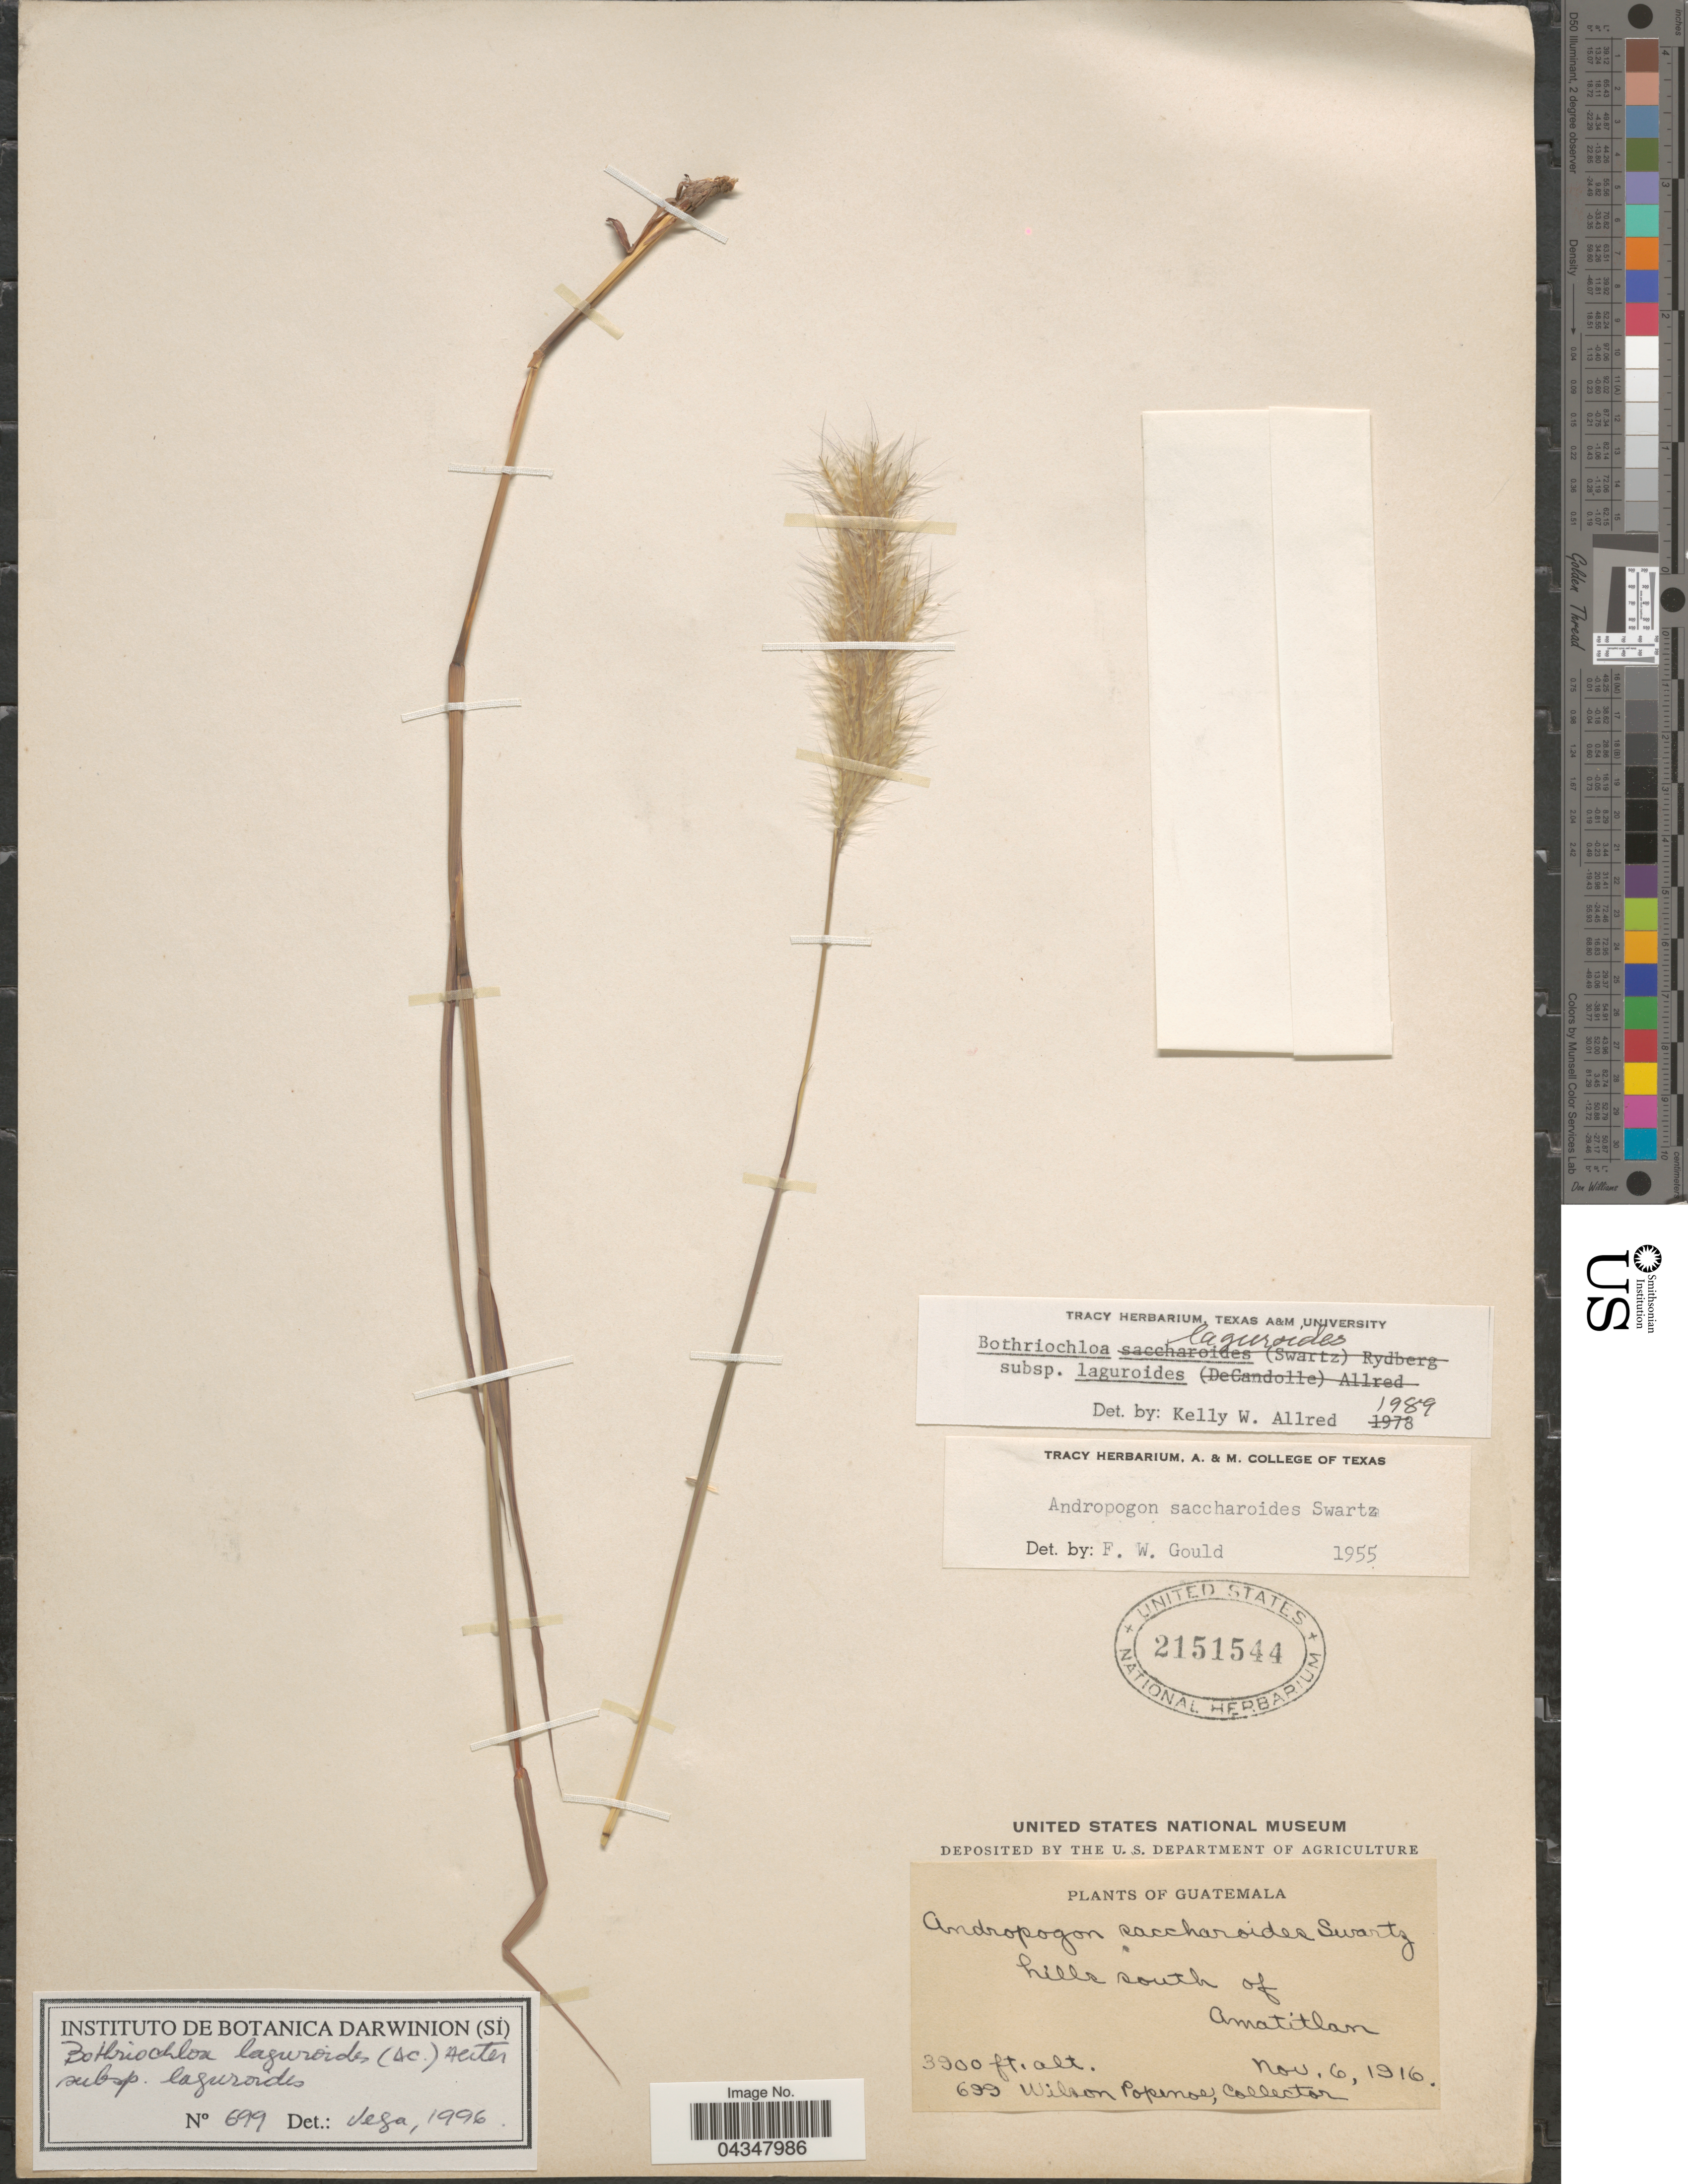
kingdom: Plantae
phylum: Tracheophyta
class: Liliopsida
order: Poales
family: Poaceae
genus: Bothriochloa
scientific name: Bothriochloa laguroides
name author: (DC.) Herter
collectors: W. Popenoe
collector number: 699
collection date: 1916-11-06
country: Guatemala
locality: Hills south of Amatitlan.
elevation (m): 1189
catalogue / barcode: US 2151544